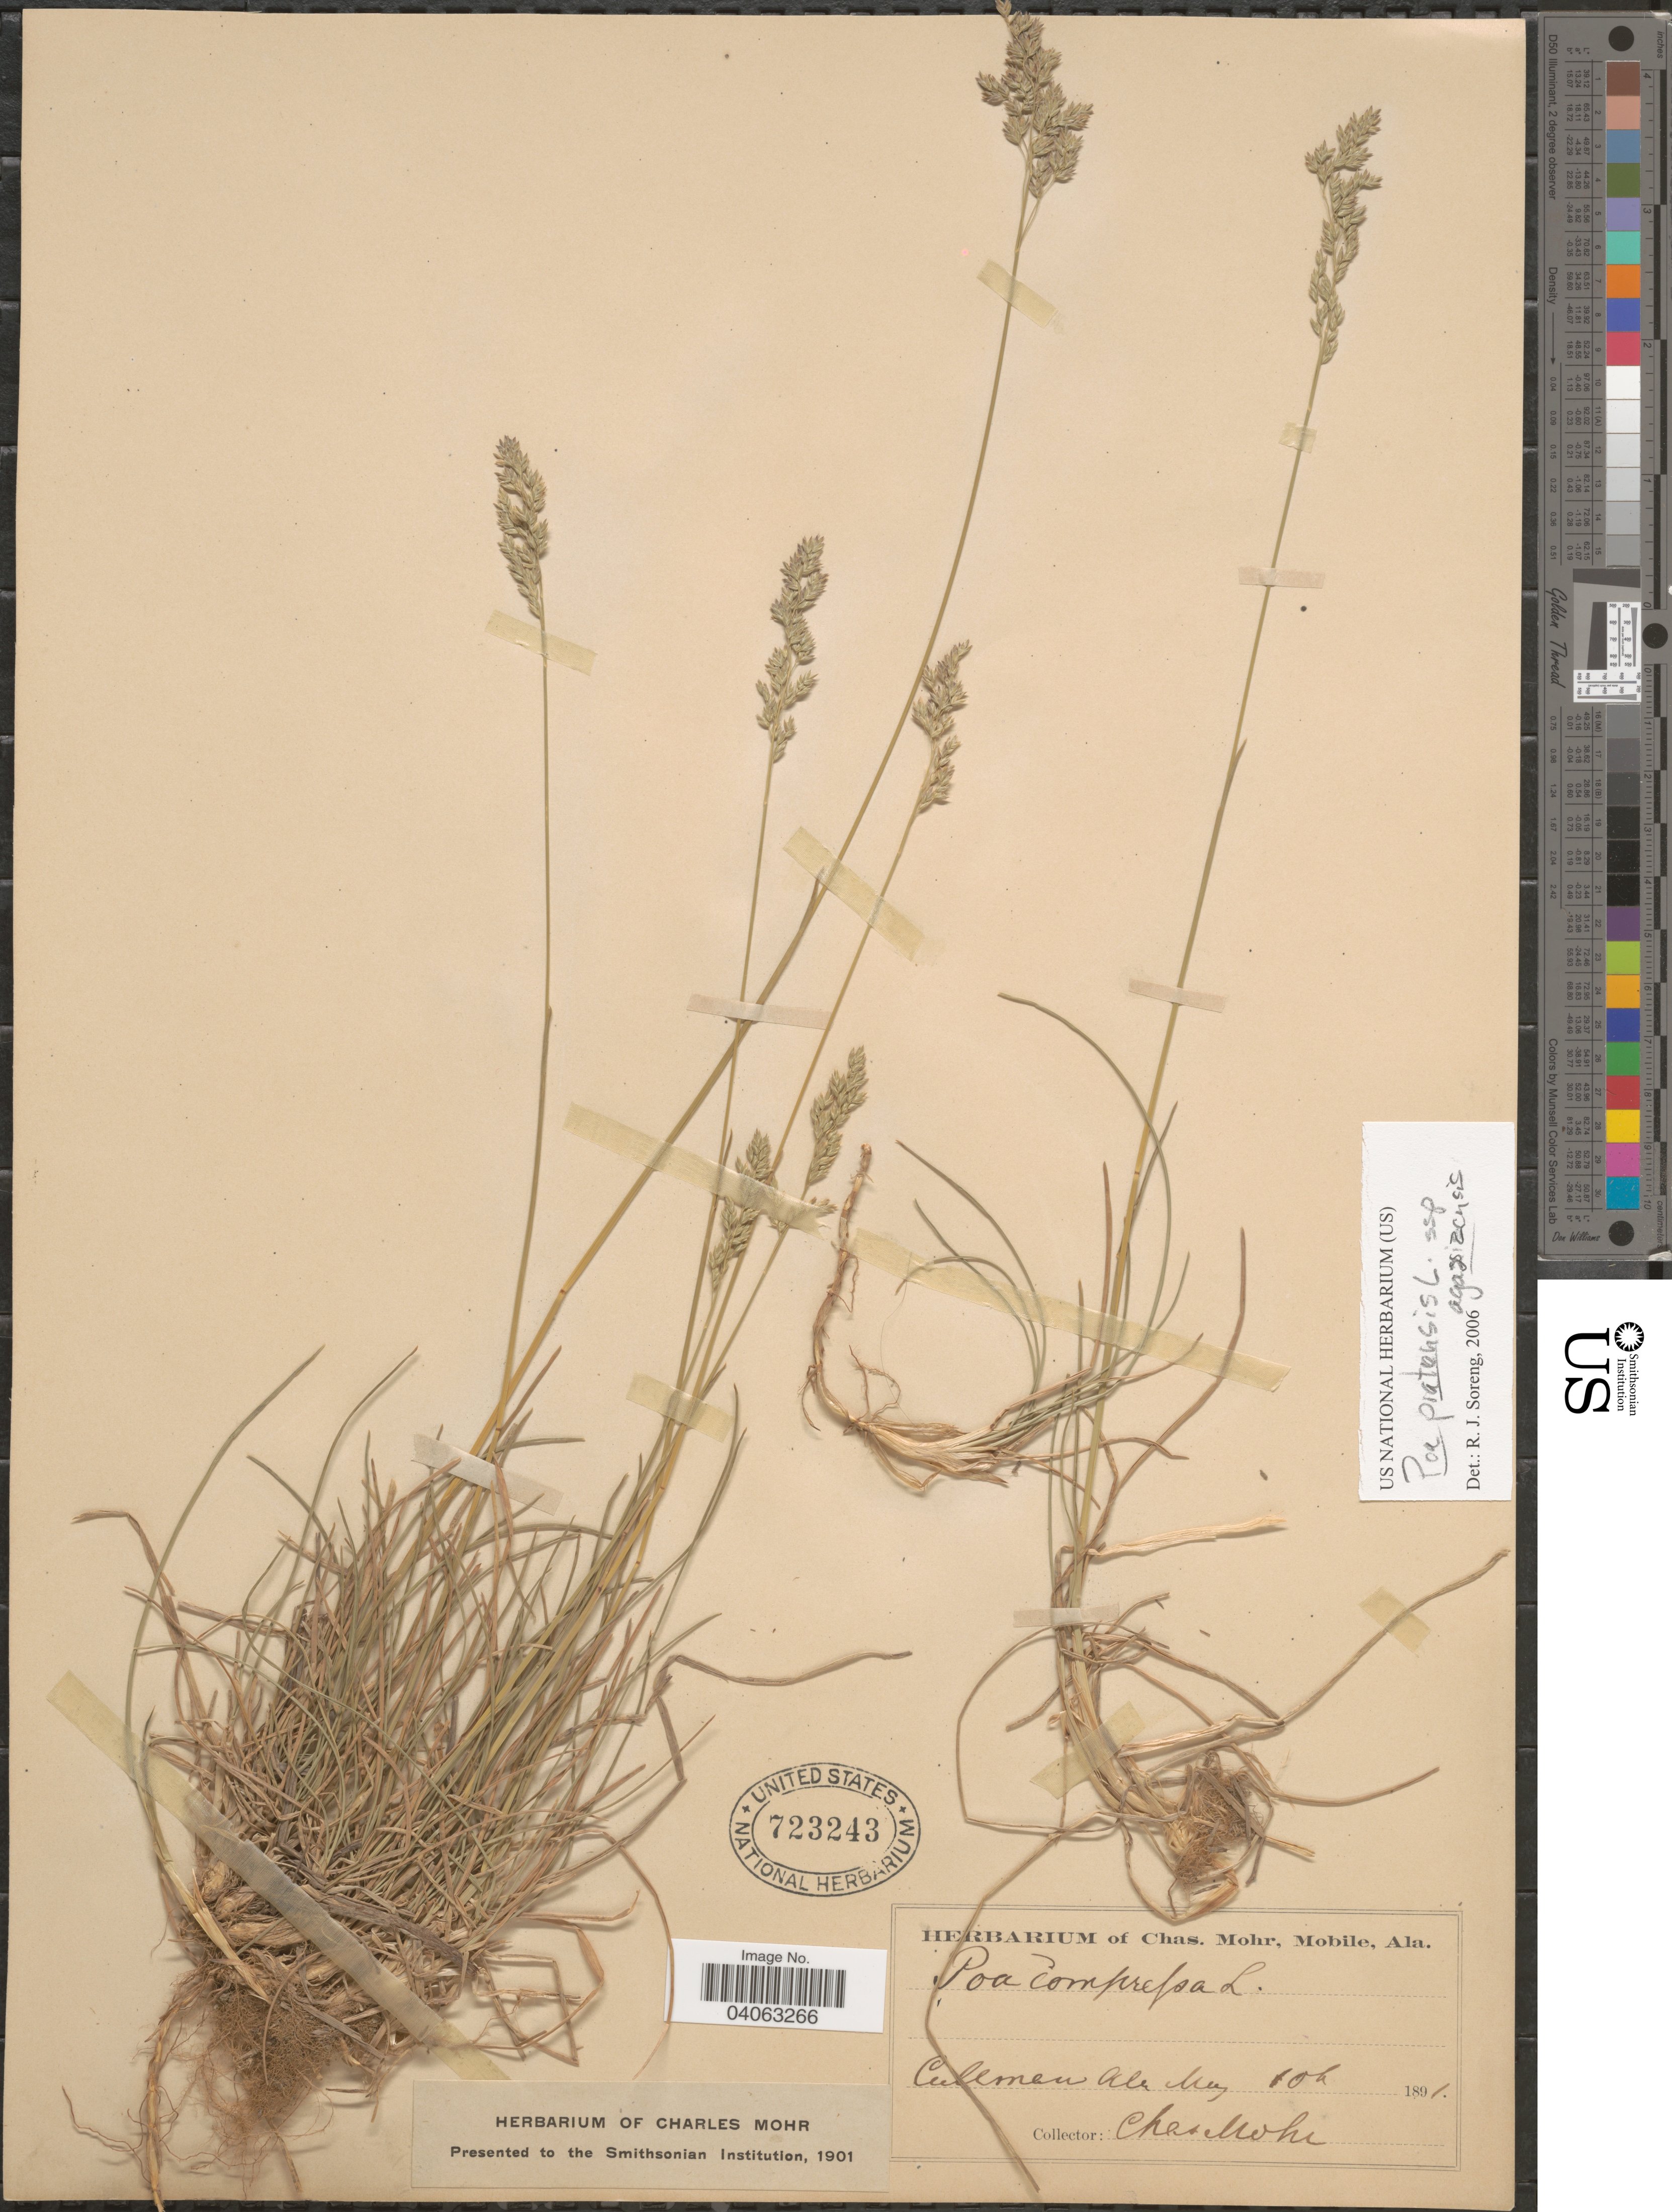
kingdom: Plantae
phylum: Tracheophyta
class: Liliopsida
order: Poales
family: Poaceae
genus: Poa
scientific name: Poa pratensis subsp. agassizensis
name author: (B. Boivin & D. Löve) Roy L. Taylor & MacBryde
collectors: Mohr, C. T. (herbarium)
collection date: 1891-05-10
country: United States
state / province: Alabama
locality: Cullman.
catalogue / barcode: US 723243